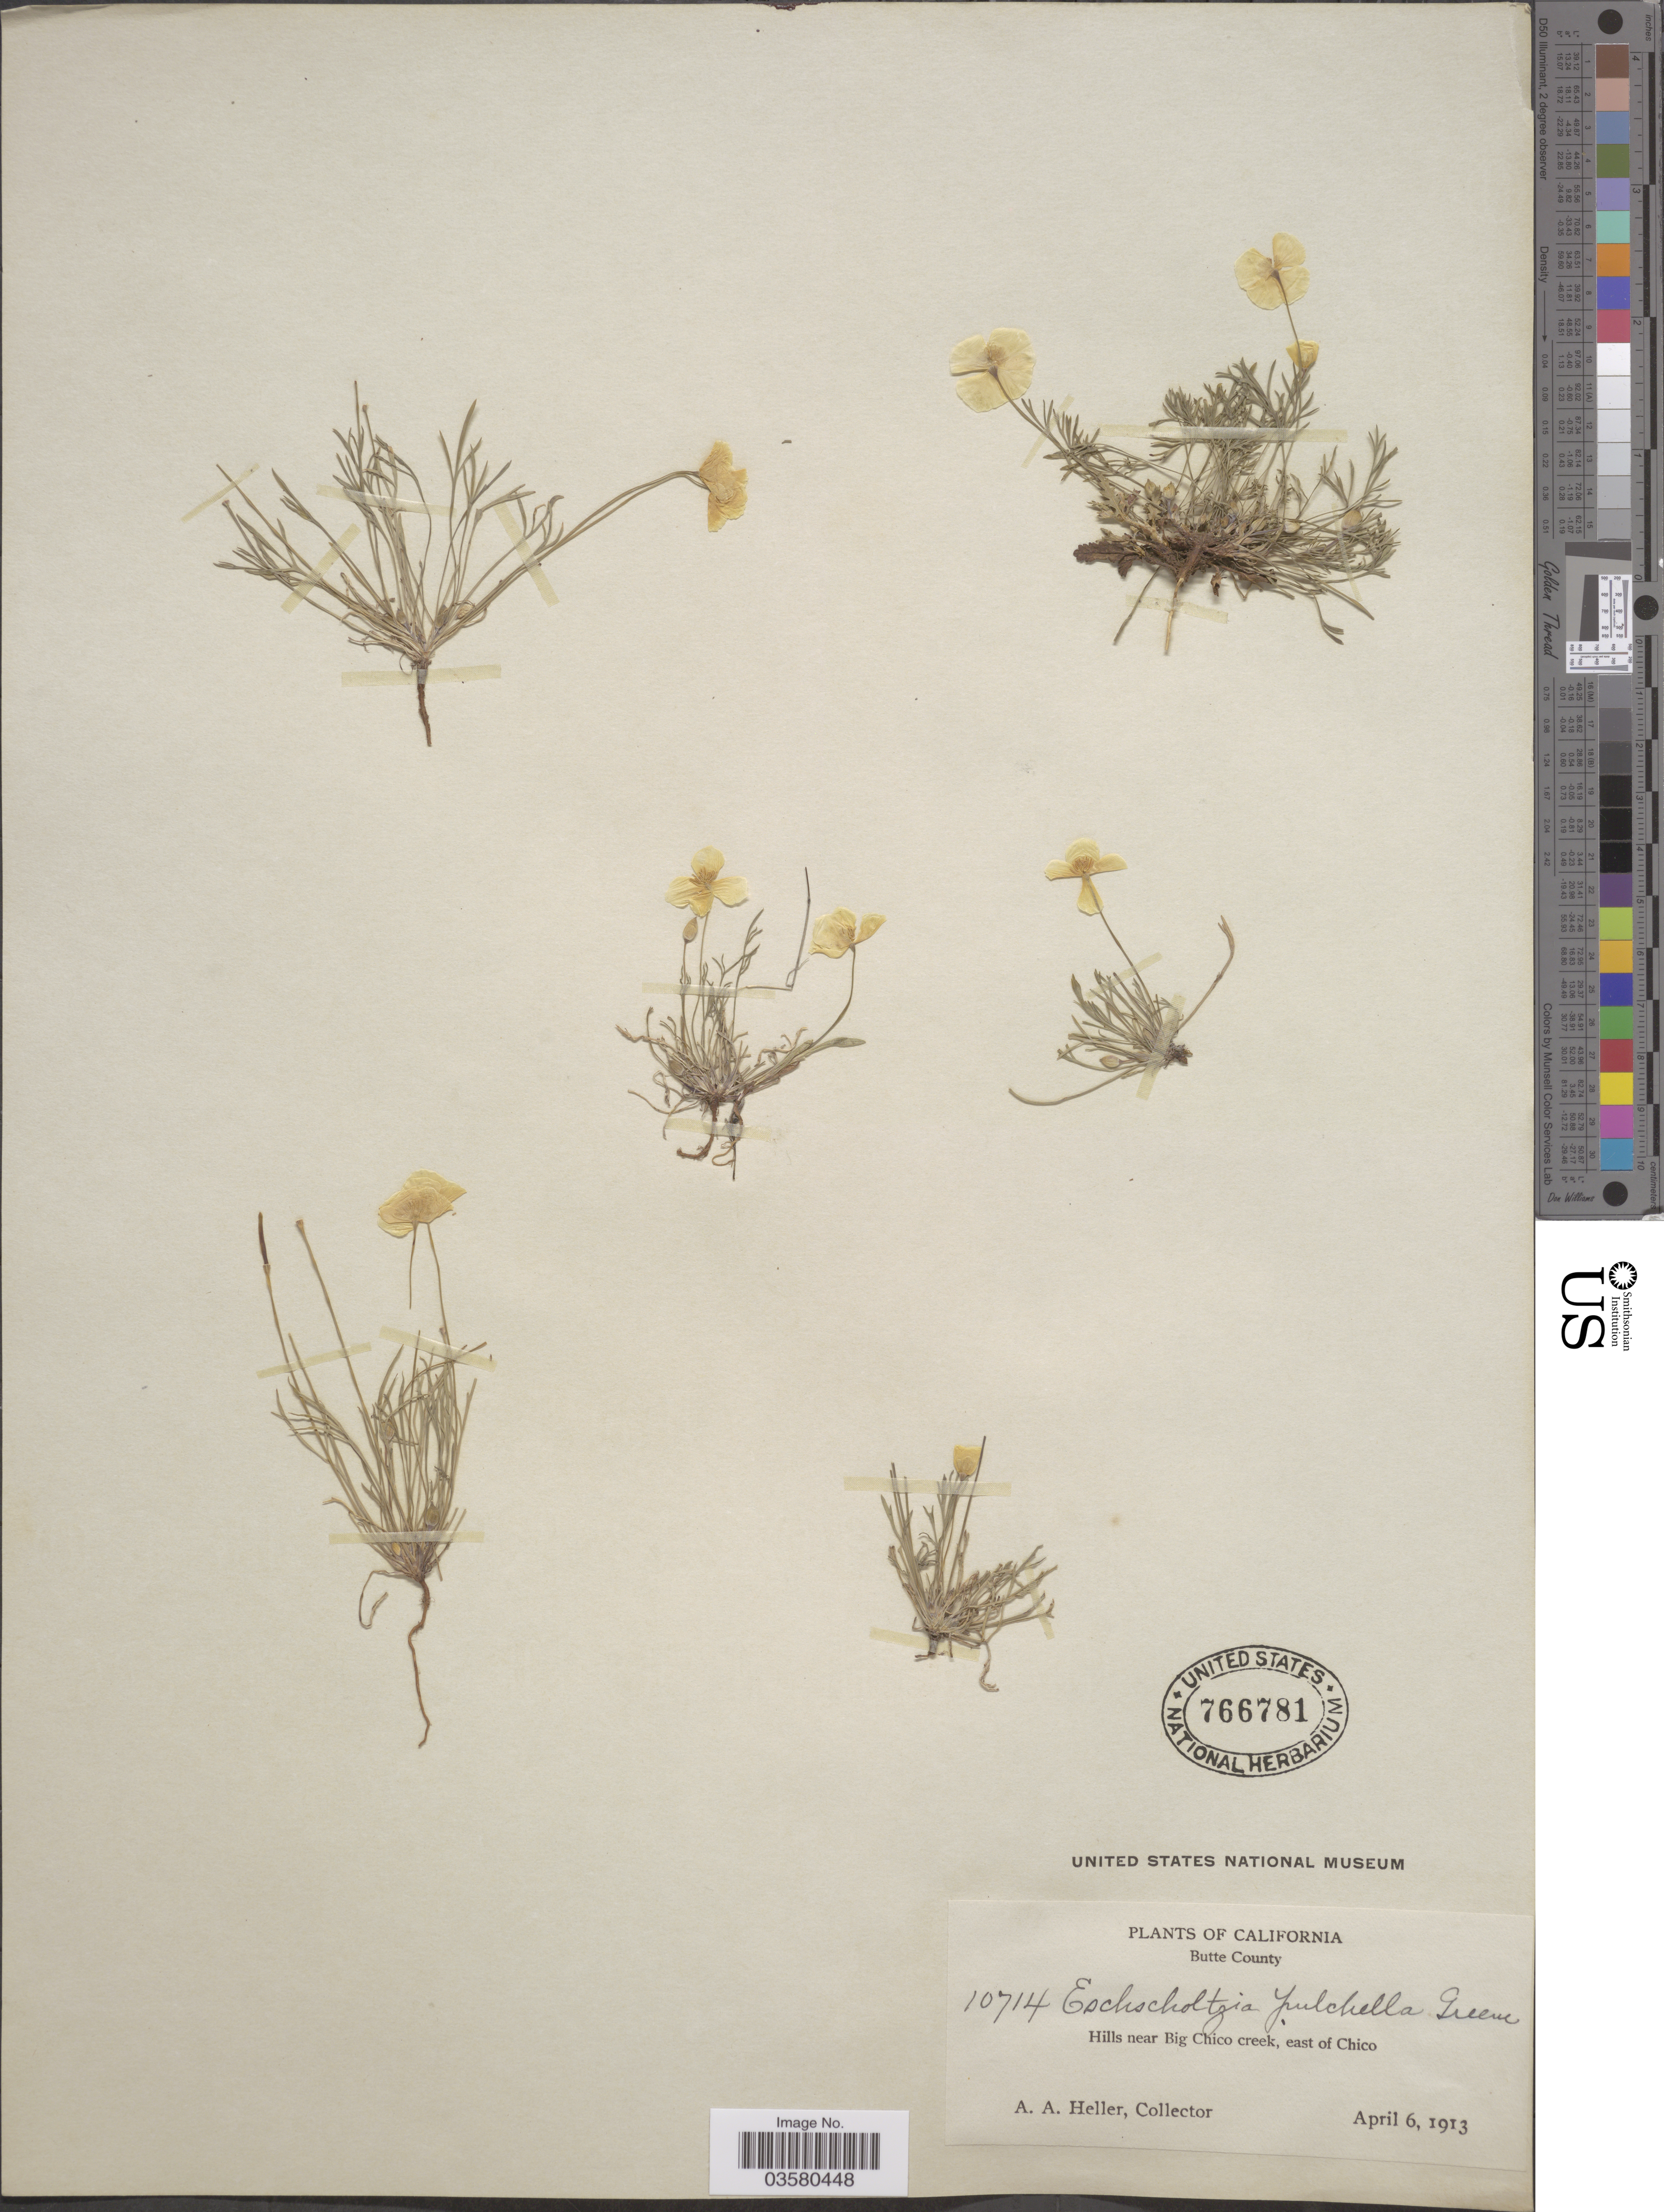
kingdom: Plantae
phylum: Tracheophyta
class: Magnoliopsida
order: Ranunculales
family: Papaveraceae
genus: Eschscholzia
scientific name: Eschscholzia lobbii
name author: Greene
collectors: A. A. Heller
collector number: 10714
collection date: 1913-04-06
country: United States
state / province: California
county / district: Butte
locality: Butte County. Hills near Big Chico creek, east of Chico.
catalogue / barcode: US 766781